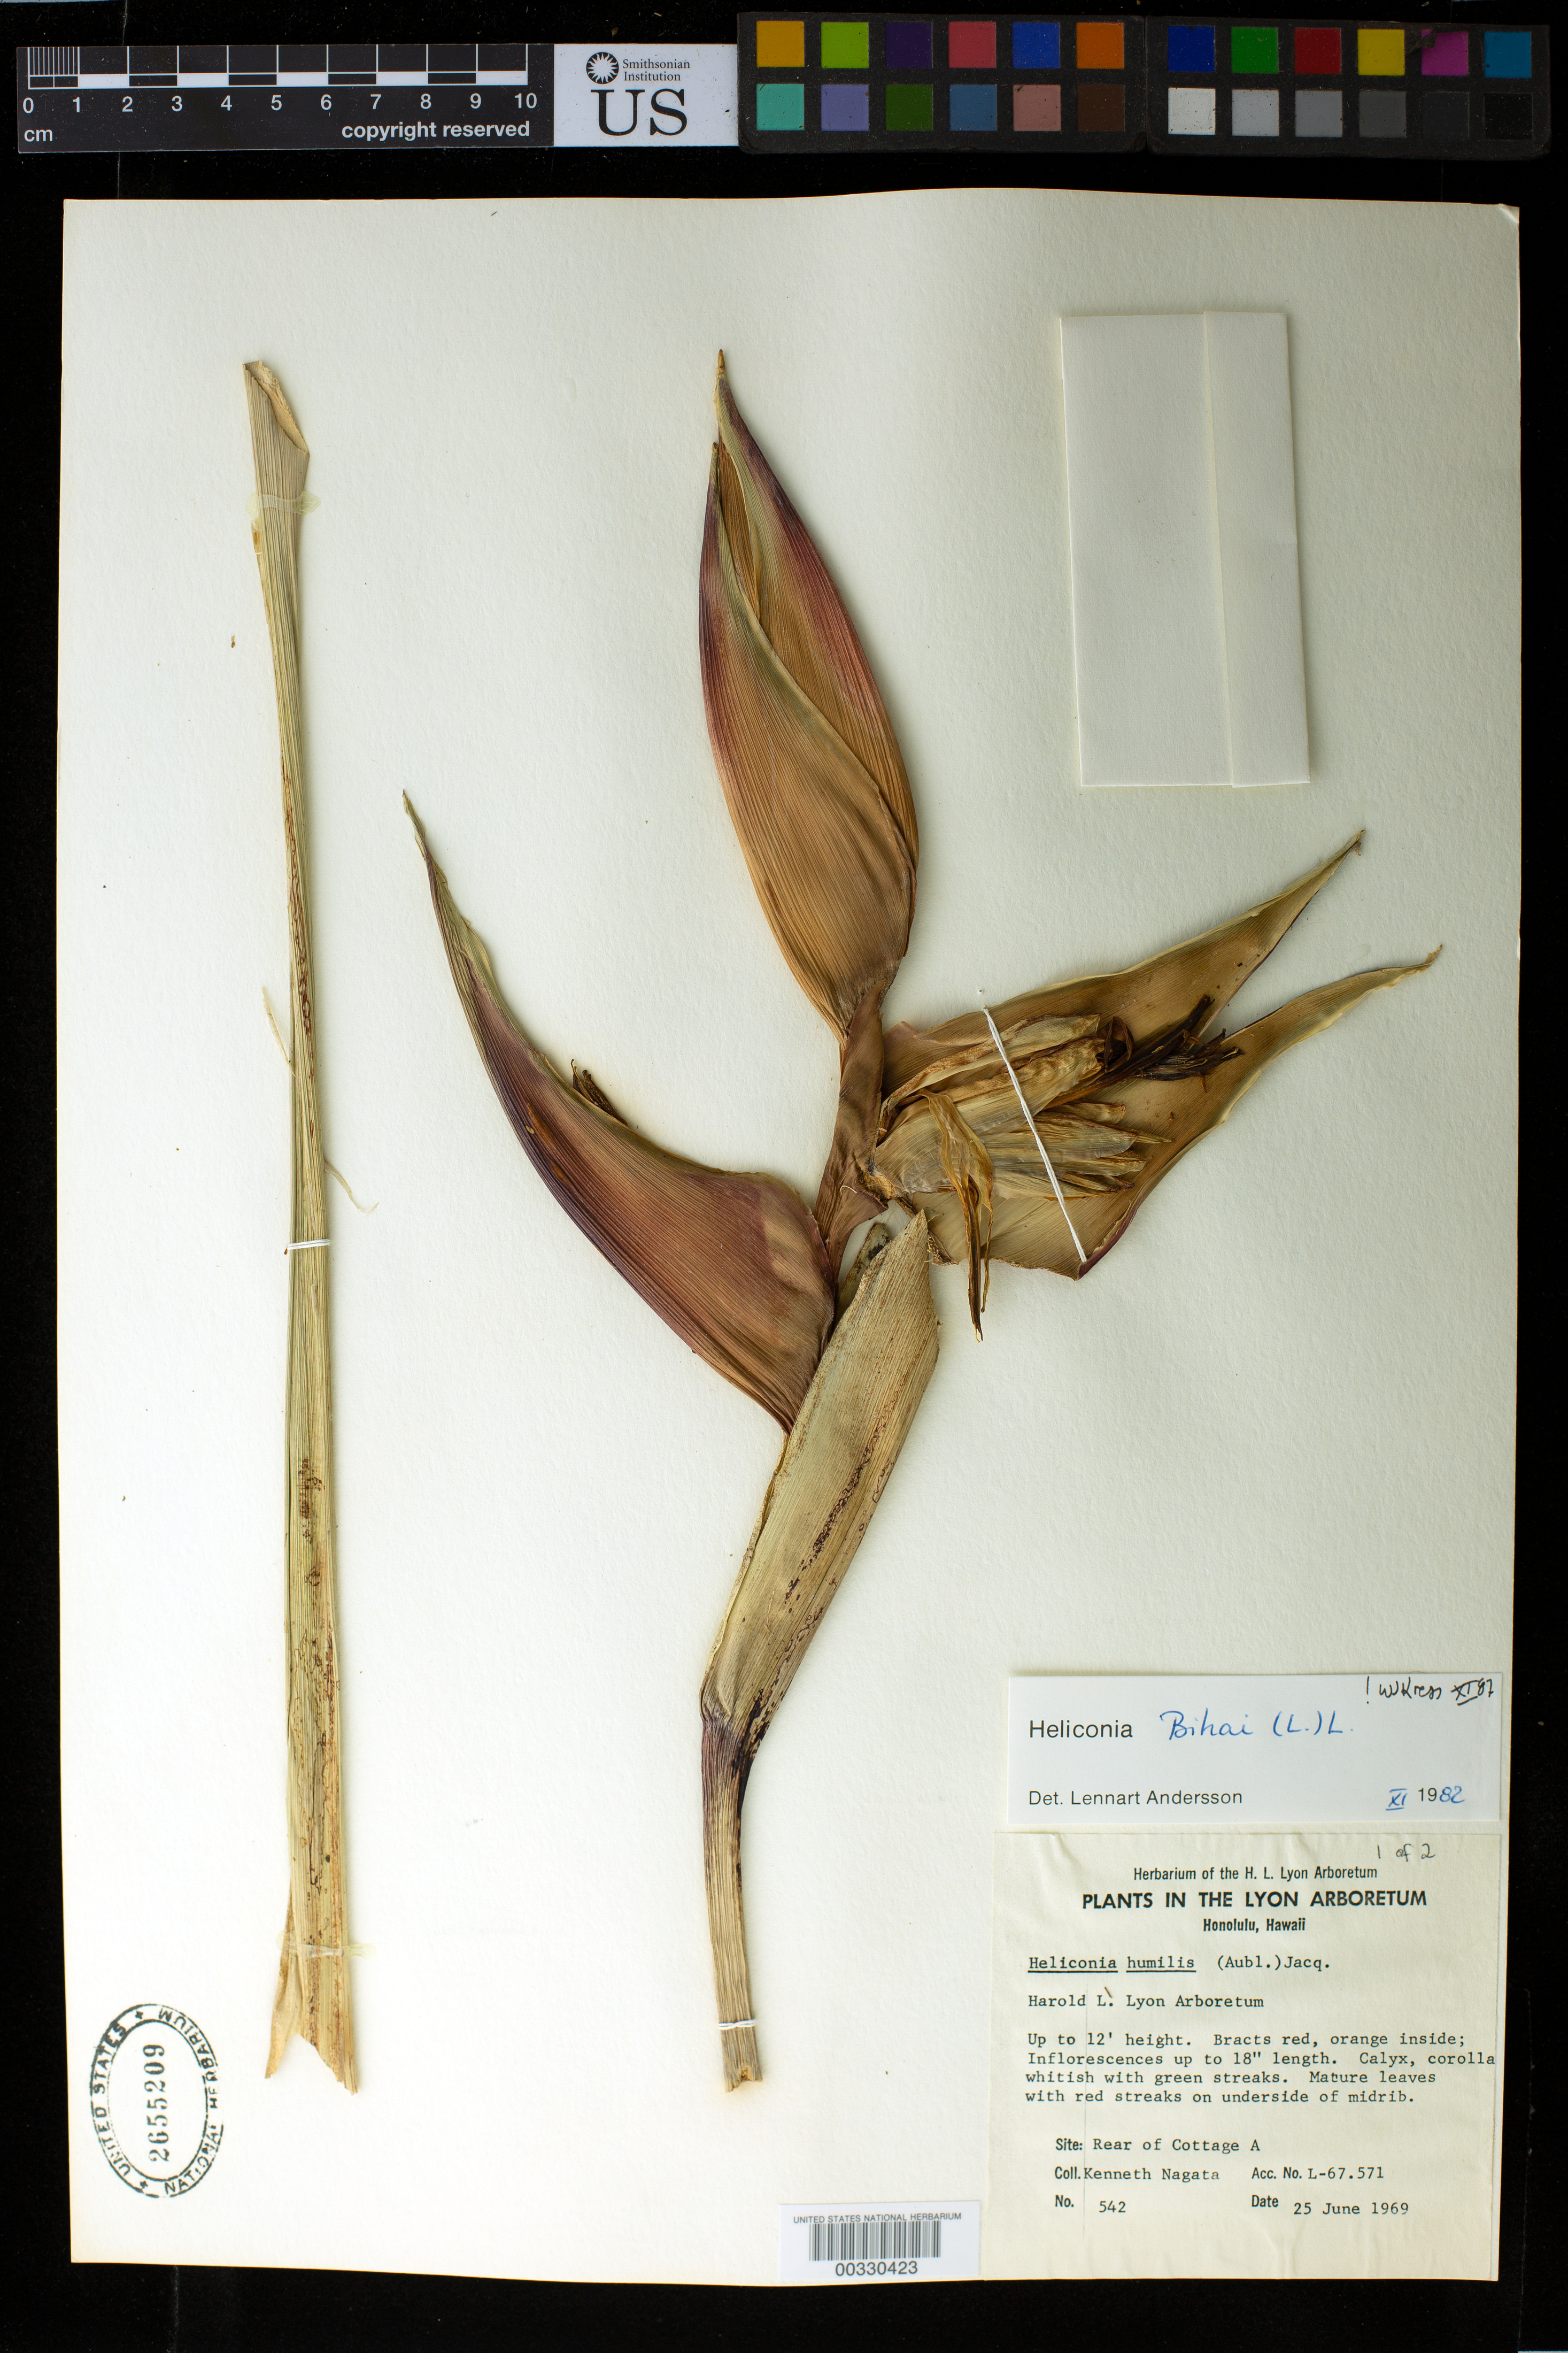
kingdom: Plantae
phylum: Tracheophyta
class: Liliopsida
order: Zingiberales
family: Heliconiaceae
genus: Heliconia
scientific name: Heliconia bihai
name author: (L.) L.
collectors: K. Nagata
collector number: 542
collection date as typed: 25 Jun 1969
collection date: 1969-06-25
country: United States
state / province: Hawaii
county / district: Honolulu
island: Oahu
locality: Honolulu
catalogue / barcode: US 2655209